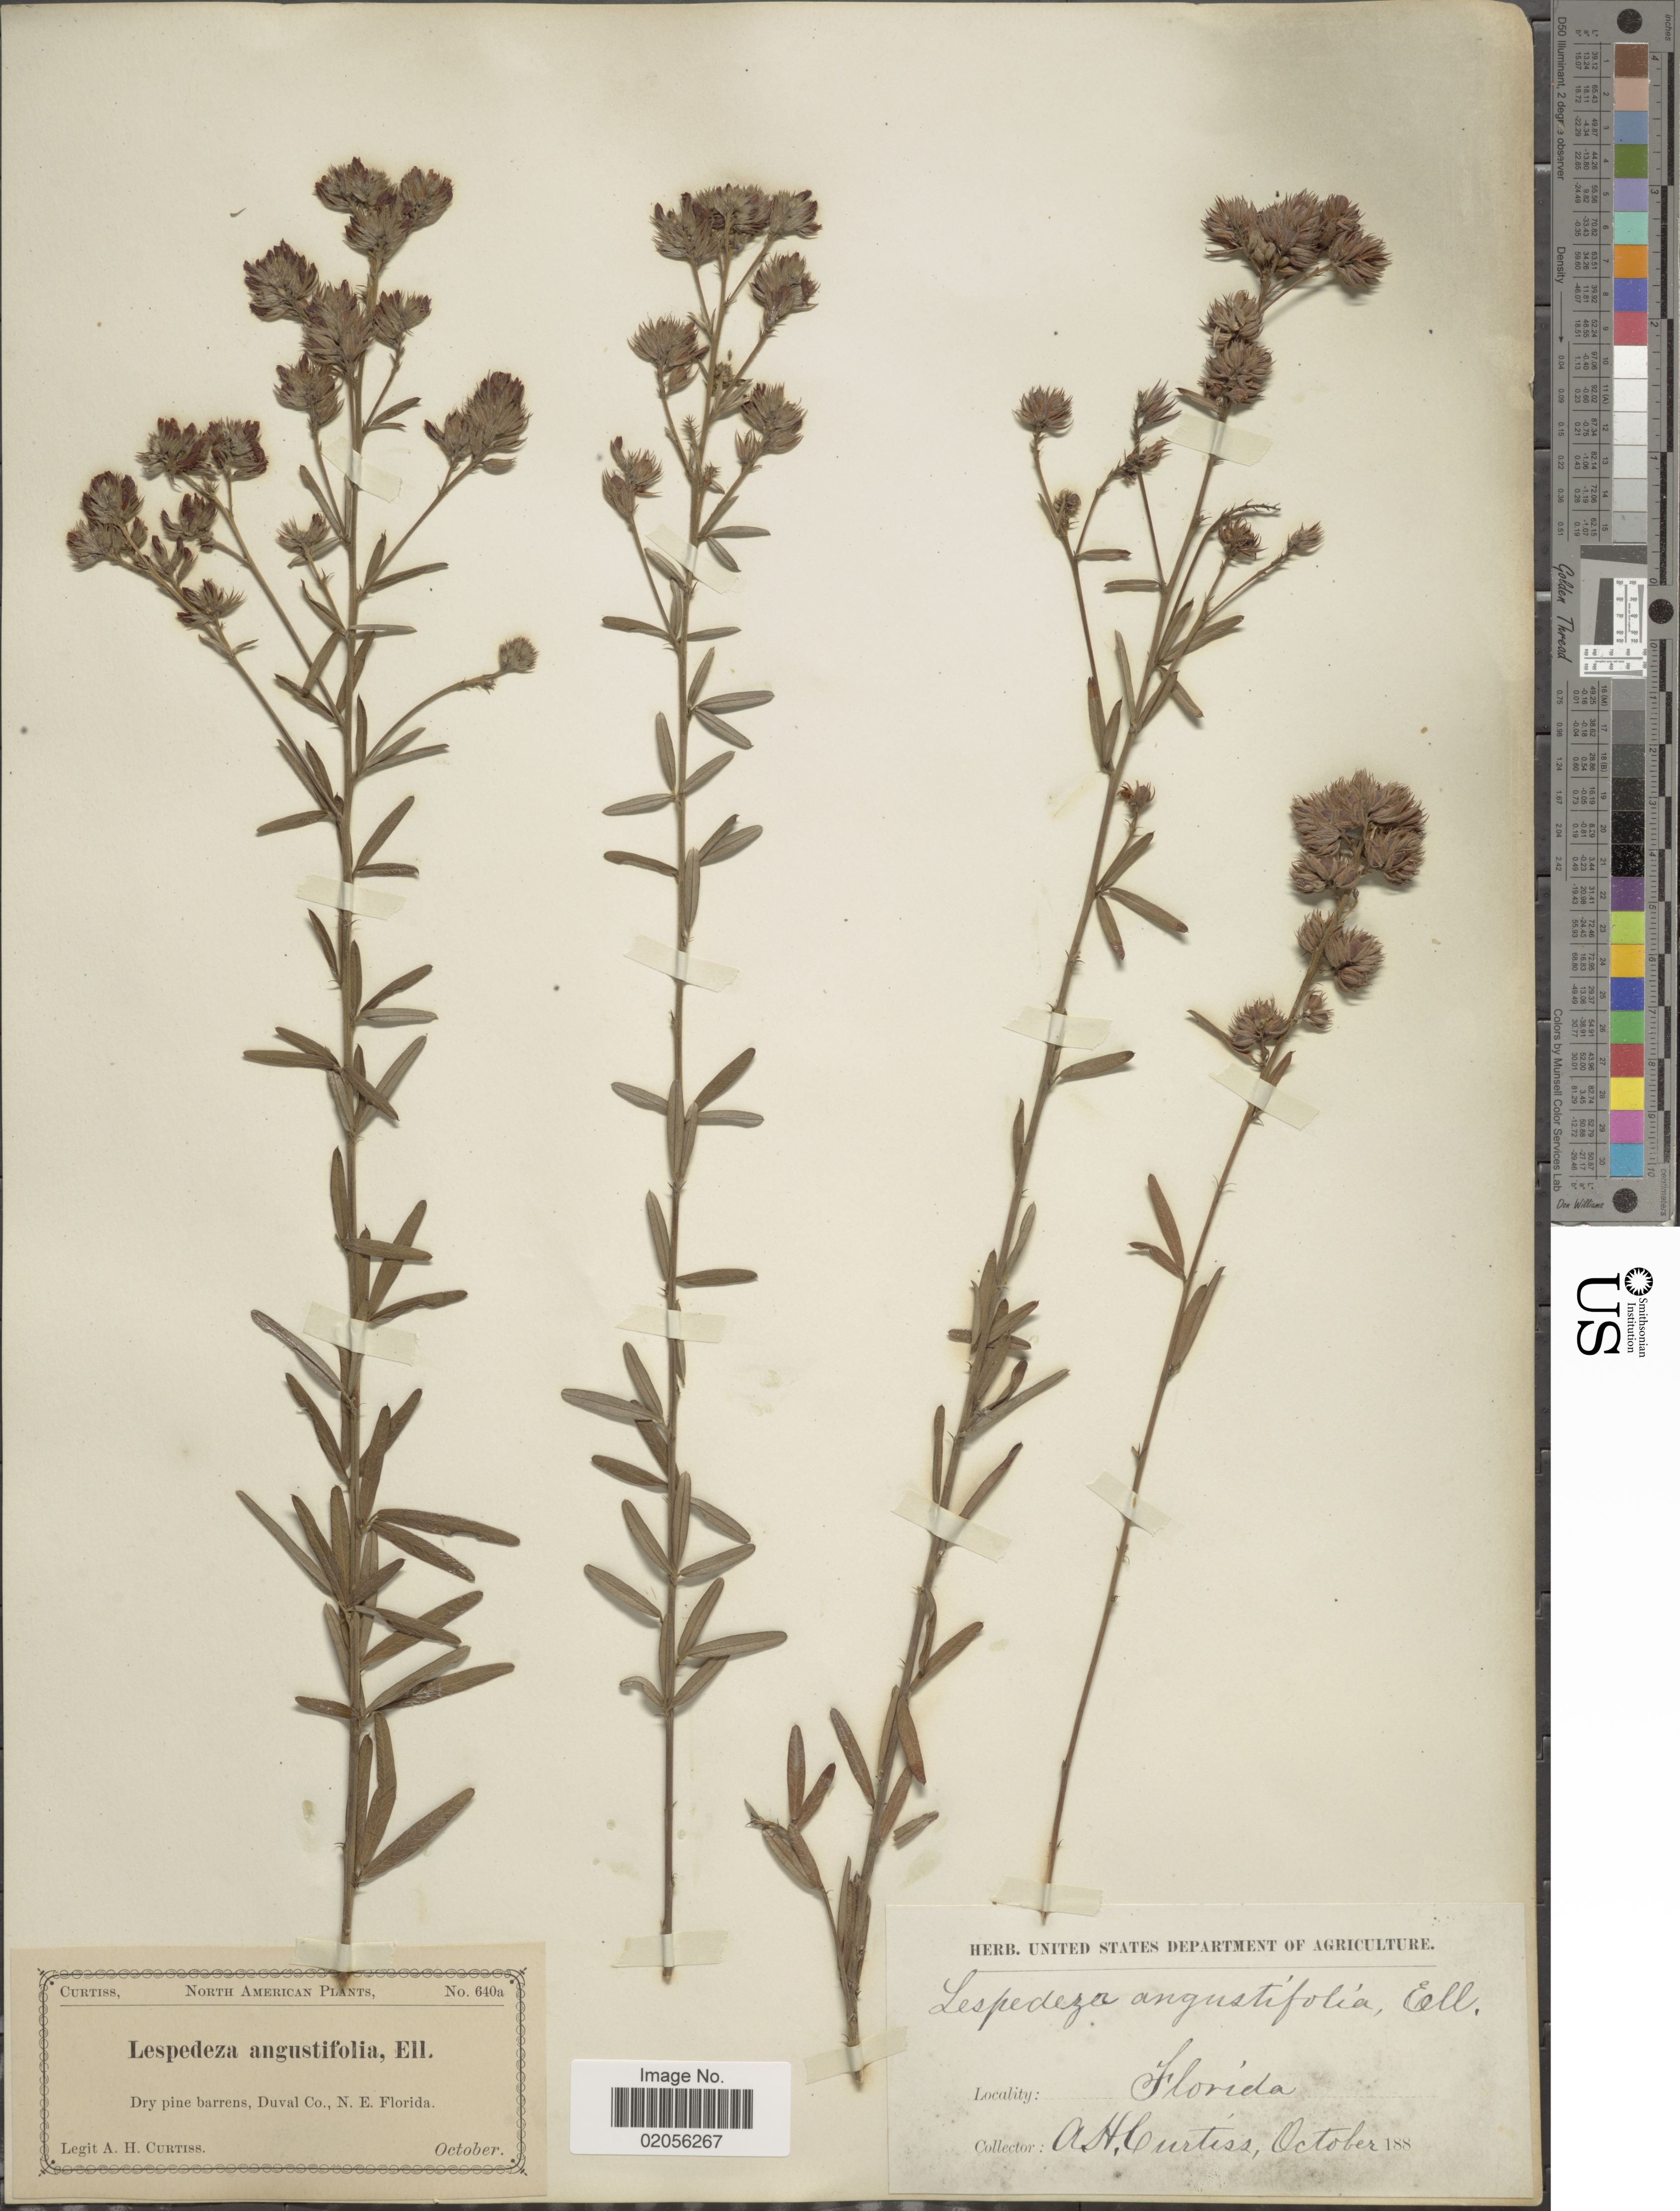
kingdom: Plantae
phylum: Tracheophyta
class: Magnoliopsida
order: Fabales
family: Fabaceae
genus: Lespedeza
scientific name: Lespedeza angustifolia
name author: (Pursh) Elliott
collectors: A. H. Curtiss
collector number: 640a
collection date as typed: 188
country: United States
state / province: Florida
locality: Duval Co., N. E. Florida